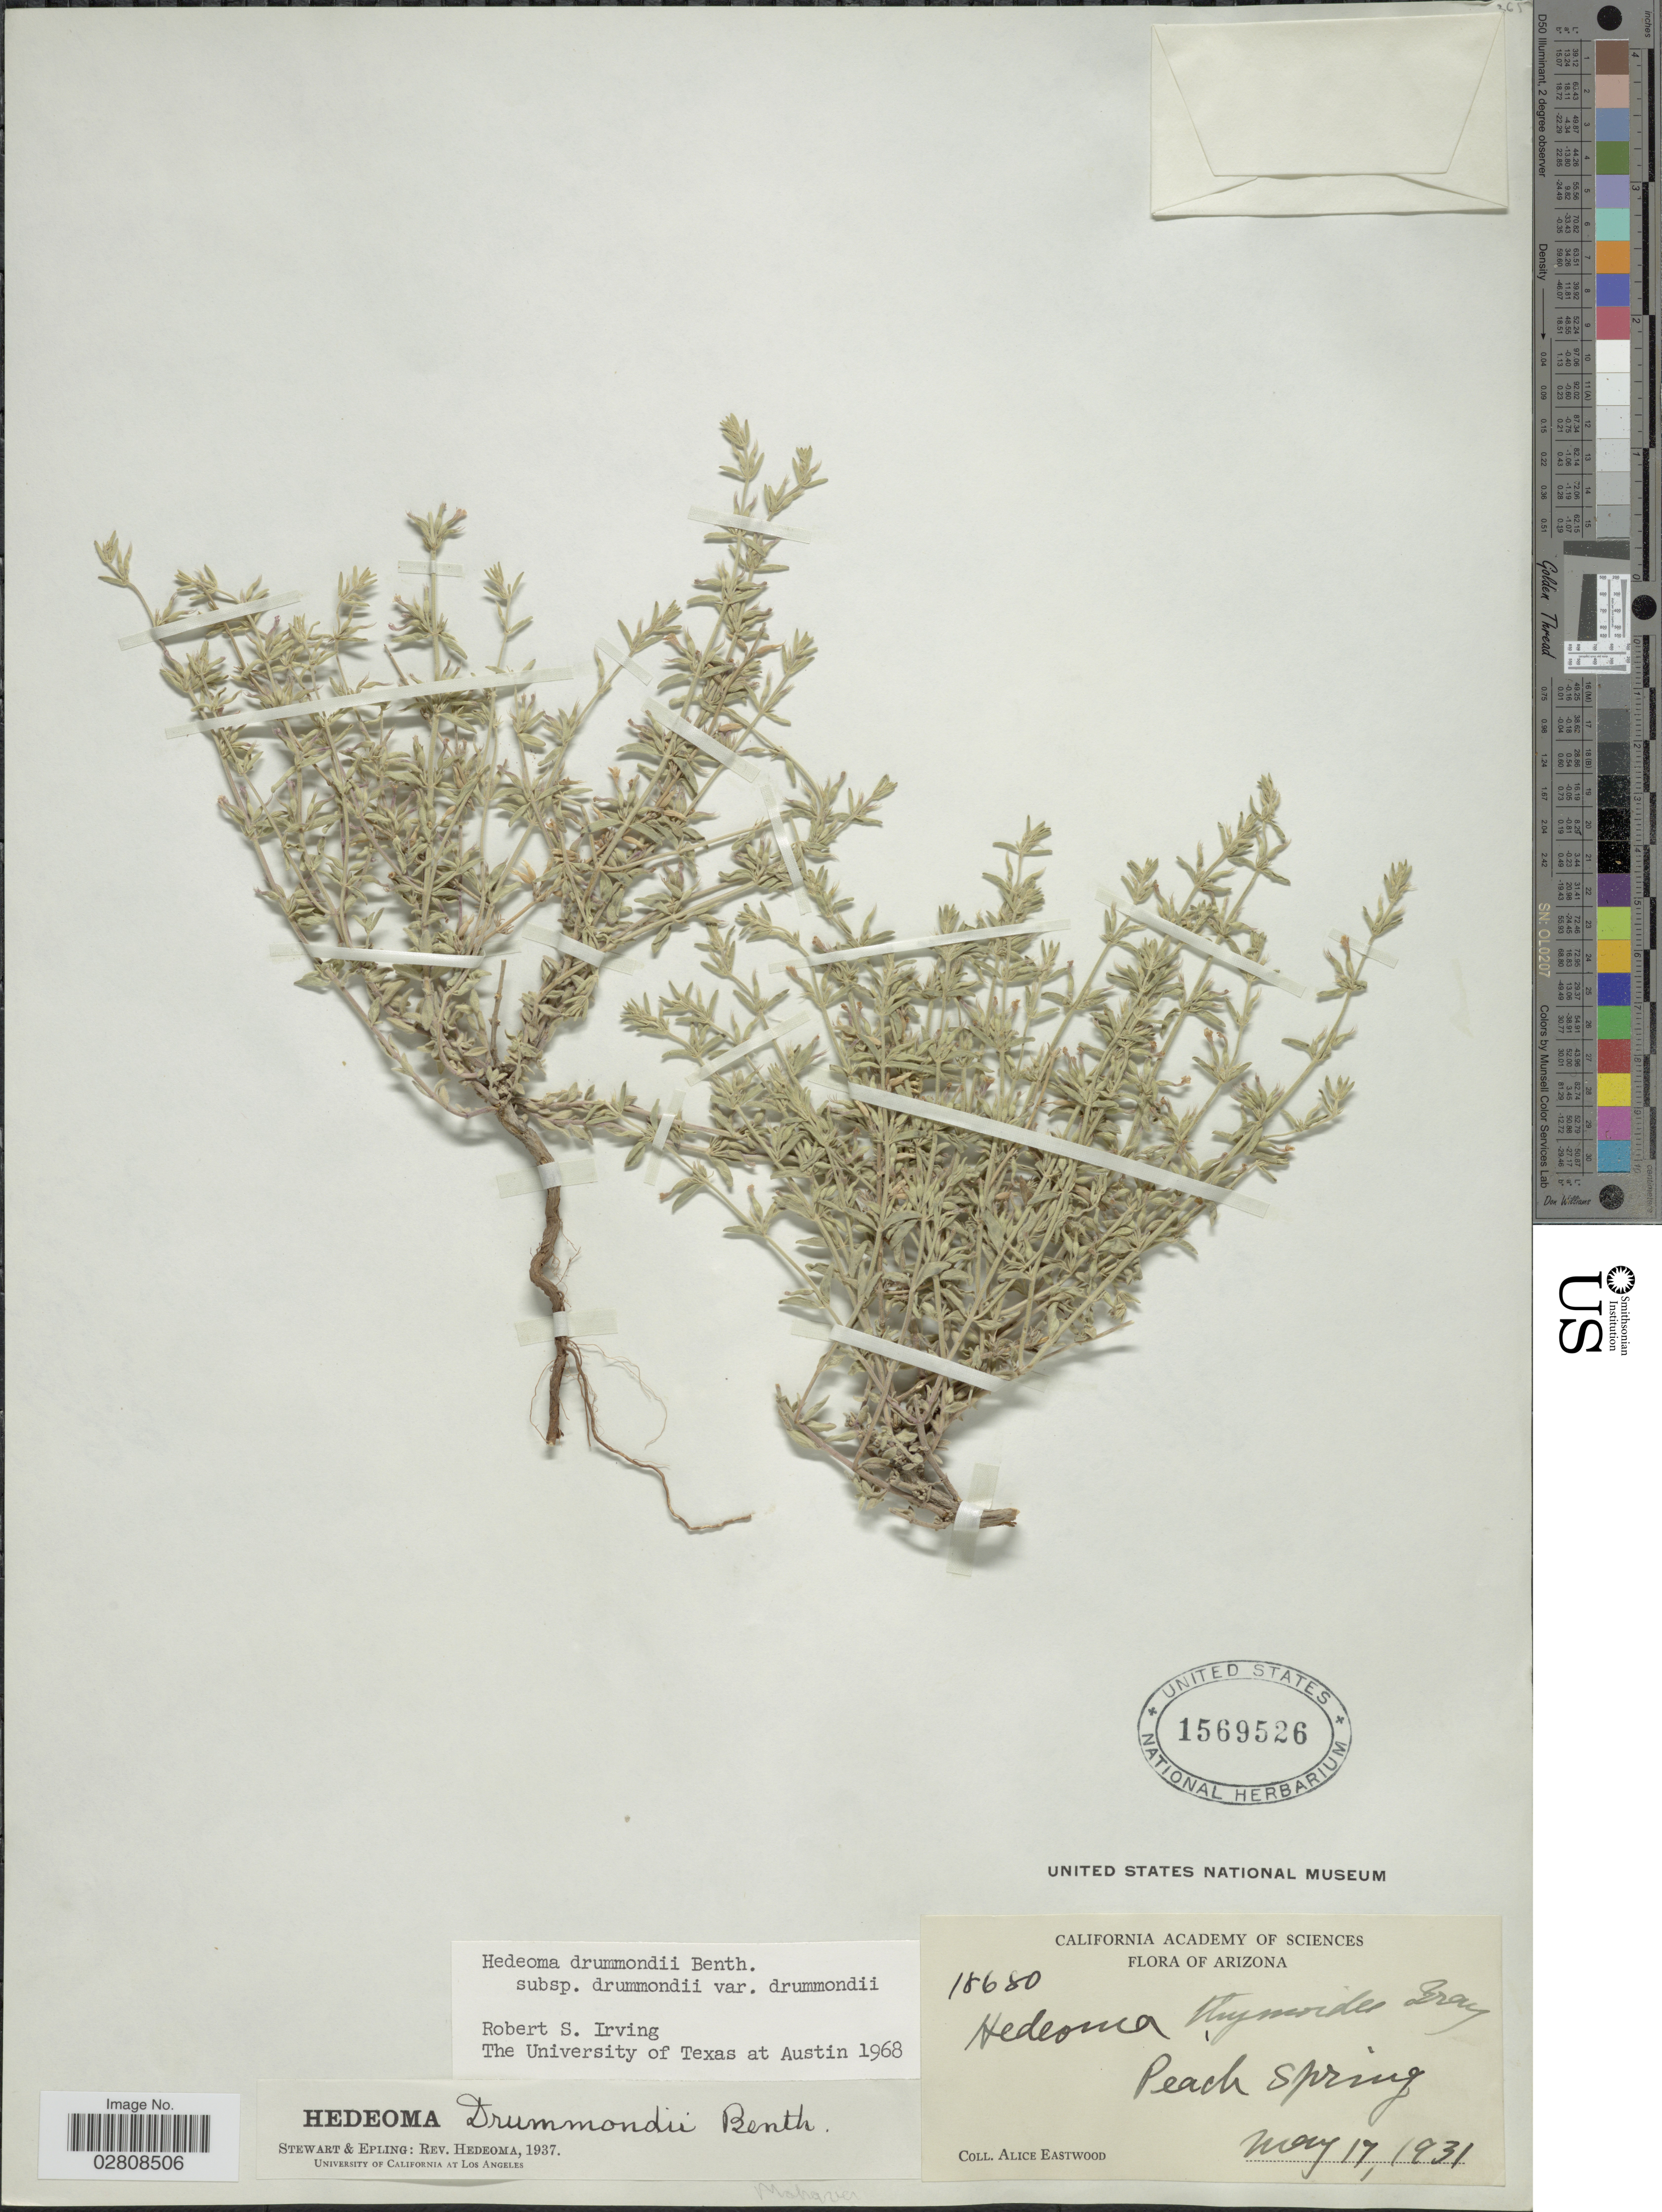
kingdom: Plantae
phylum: Tracheophyta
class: Magnoliopsida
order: Lamiales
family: Lamiaceae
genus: Hedeoma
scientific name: Hedeoma drummondii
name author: Benth.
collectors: A. Eastwood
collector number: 18680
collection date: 1931-05-17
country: United States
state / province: Arizona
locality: Peach Spring. Mohave.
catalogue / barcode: US 1569526